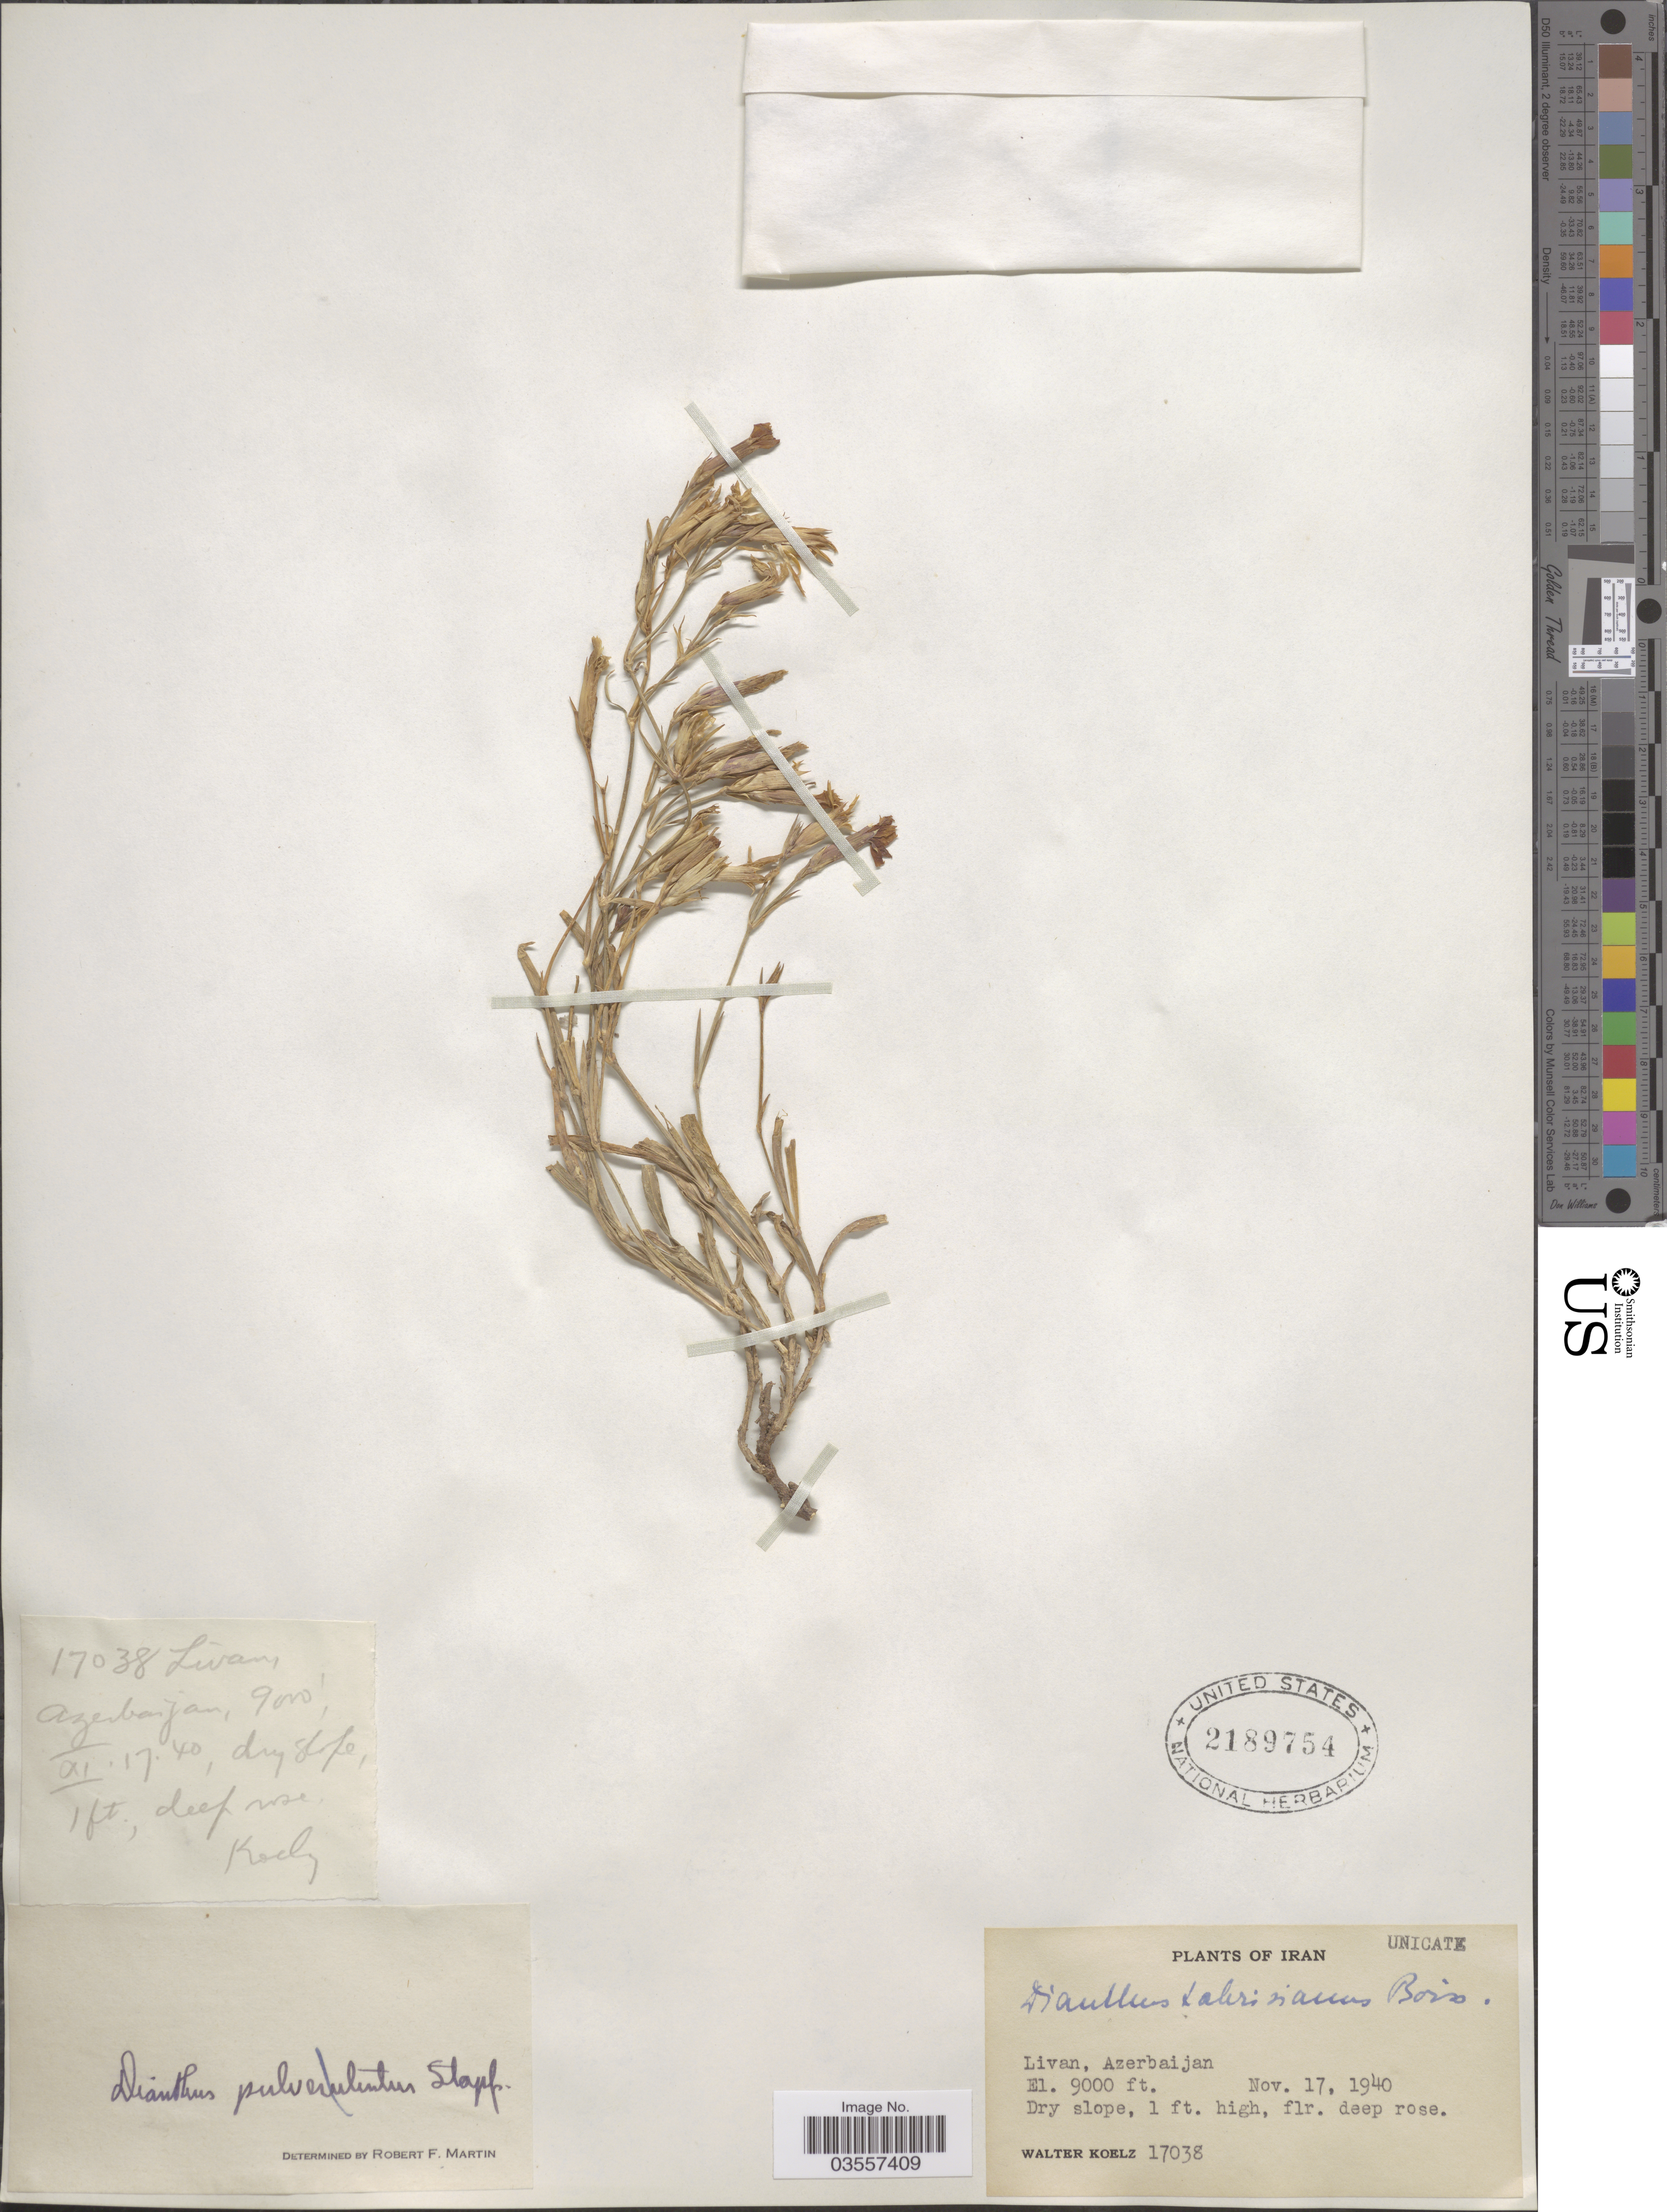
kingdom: Plantae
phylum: Tracheophyta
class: Magnoliopsida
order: Caryophyllales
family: Caryophyllaceae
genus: Dianthus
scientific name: Dianthus tabrisianus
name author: Bien. ex Boiss.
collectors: W. N. Koelz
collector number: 17038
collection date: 1940-11-17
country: Iran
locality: Livan, Azerbaijan.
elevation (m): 2743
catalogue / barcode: US 2189754